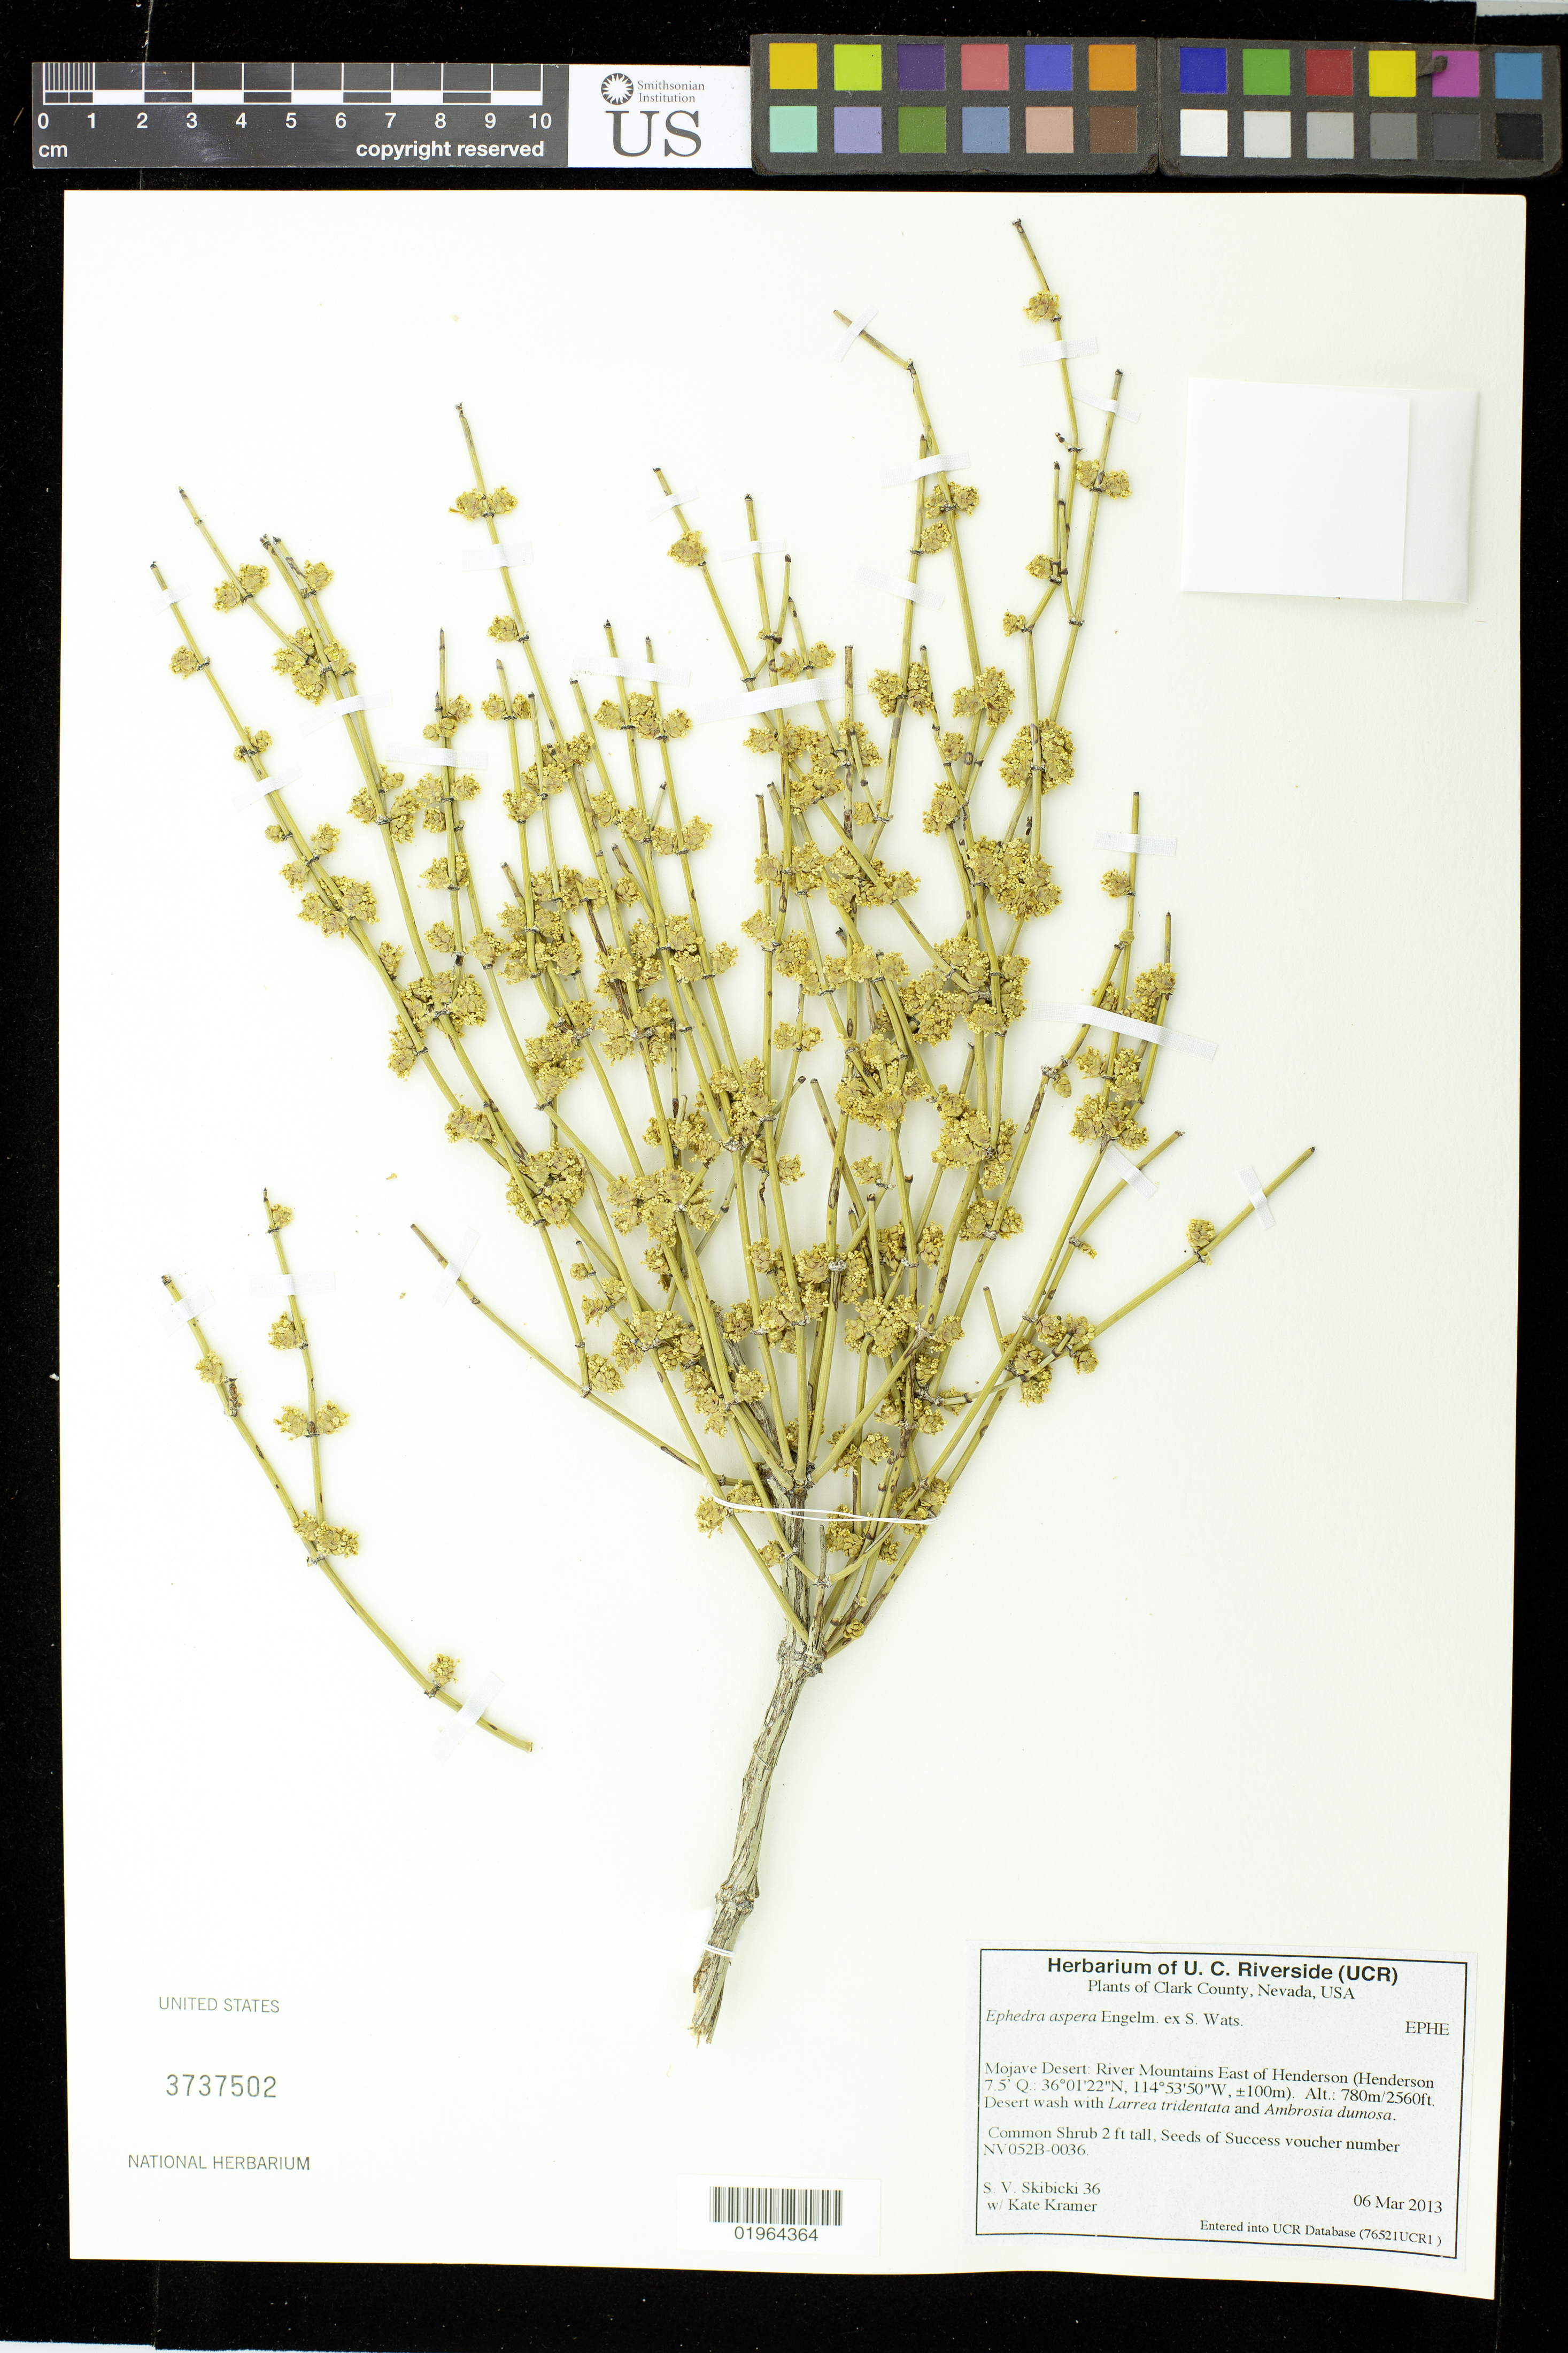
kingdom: Plantae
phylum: Tracheophyta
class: Gnetopsida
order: Ephedrales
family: Ephedraceae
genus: Ephedra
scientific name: Ephedra aspera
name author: Engelm. ex S. Watson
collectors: S. Skibicki & K. Kramer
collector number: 36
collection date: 2013-03-06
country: United States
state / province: Nevada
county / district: Clark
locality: Mojave Desert, River Mountains, E of Henderson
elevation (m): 780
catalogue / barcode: US 3737502